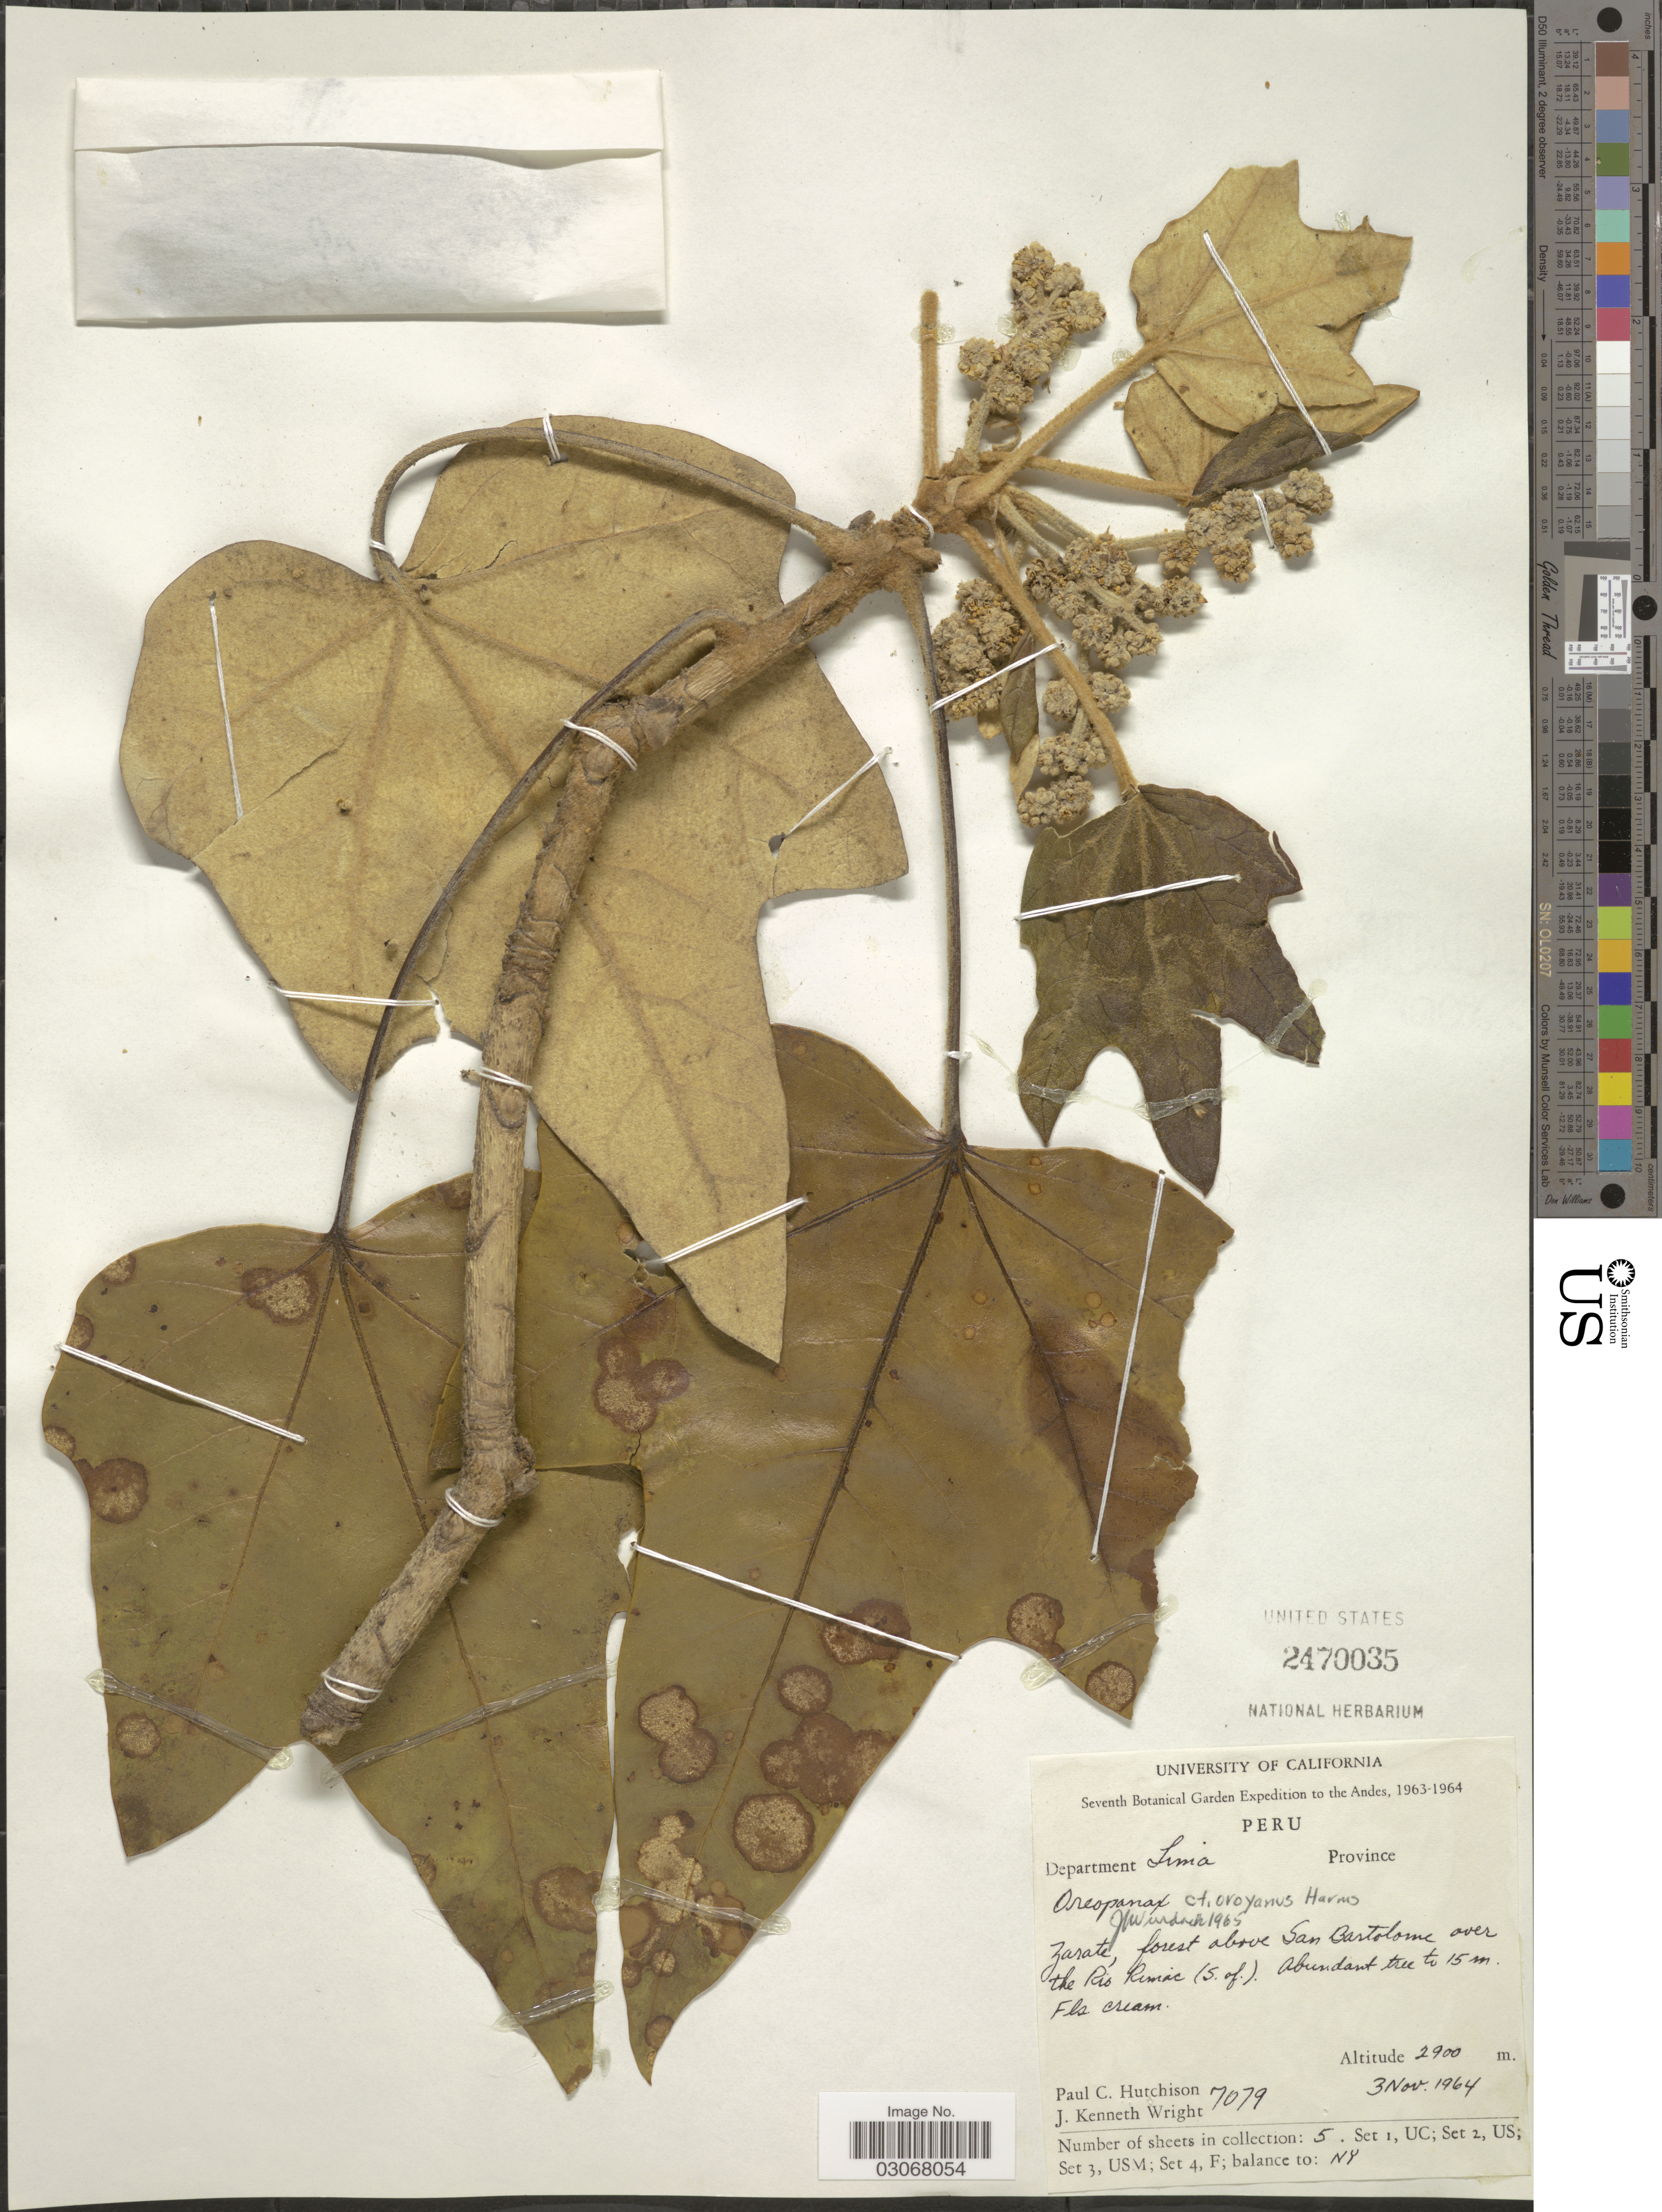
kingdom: Plantae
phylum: Tracheophyta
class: Magnoliopsida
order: Apiales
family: Araliaceae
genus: Oreopanax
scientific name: Oreopanax oroyanus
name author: Harms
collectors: P. C. Hutchison & J. K. Wright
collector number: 7079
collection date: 1964-11-03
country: Peru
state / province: Lima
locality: Andes. Department Lima. Zarate, forest above San Bartolome over the Rio Rimac (S. of).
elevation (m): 2900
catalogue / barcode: US 2470035